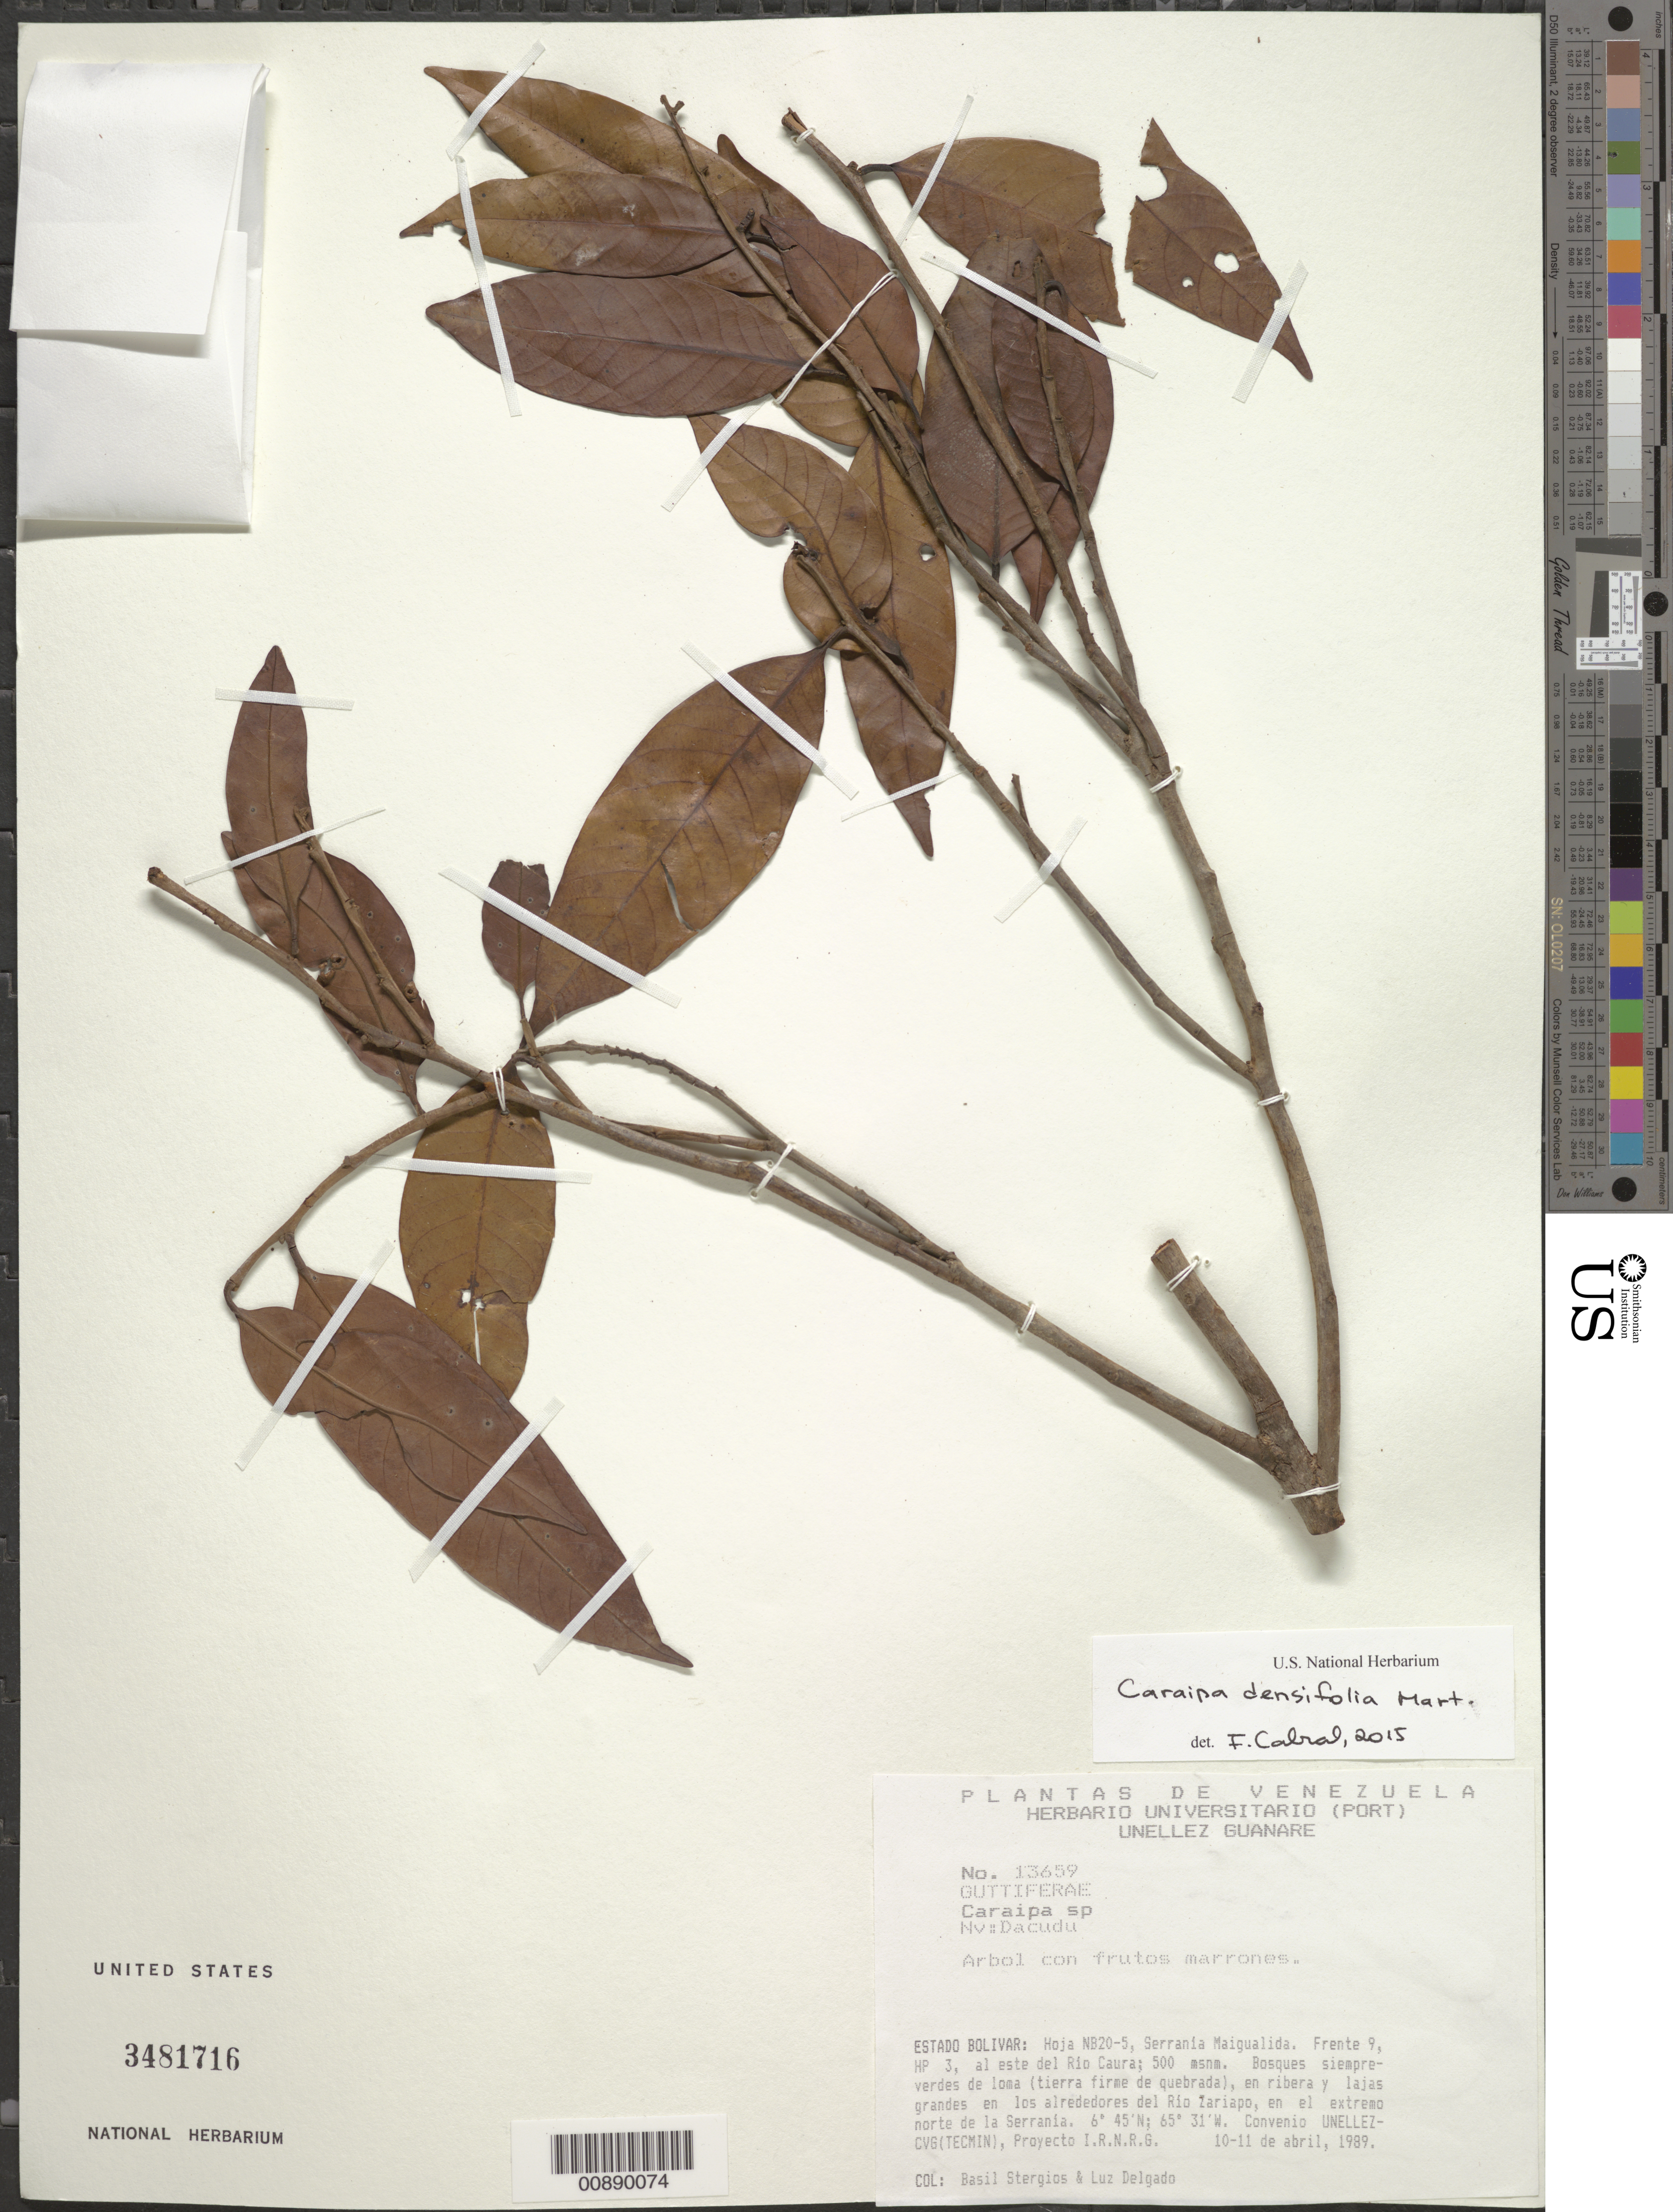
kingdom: Plantae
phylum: Tracheophyta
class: Magnoliopsida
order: Malpighiales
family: Calophyllaceae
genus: Caraipa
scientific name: Caraipa densifolia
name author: Mart.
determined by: Cabral, F. N.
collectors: B. G. Stergios & L. Delgado V.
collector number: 13659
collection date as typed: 10-Apr-89 to 11-Apr-89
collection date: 1989-04-10/1989-04-11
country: Venezuela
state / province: Bolívar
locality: Serrania Maigualida, E del río Caura, alrededores del río Zariapo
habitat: Bosques siempre-verdes de loma (tierra firme de quebrada), en ribera y lajas grandes en los alrededores del río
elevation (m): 500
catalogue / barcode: US 3481716